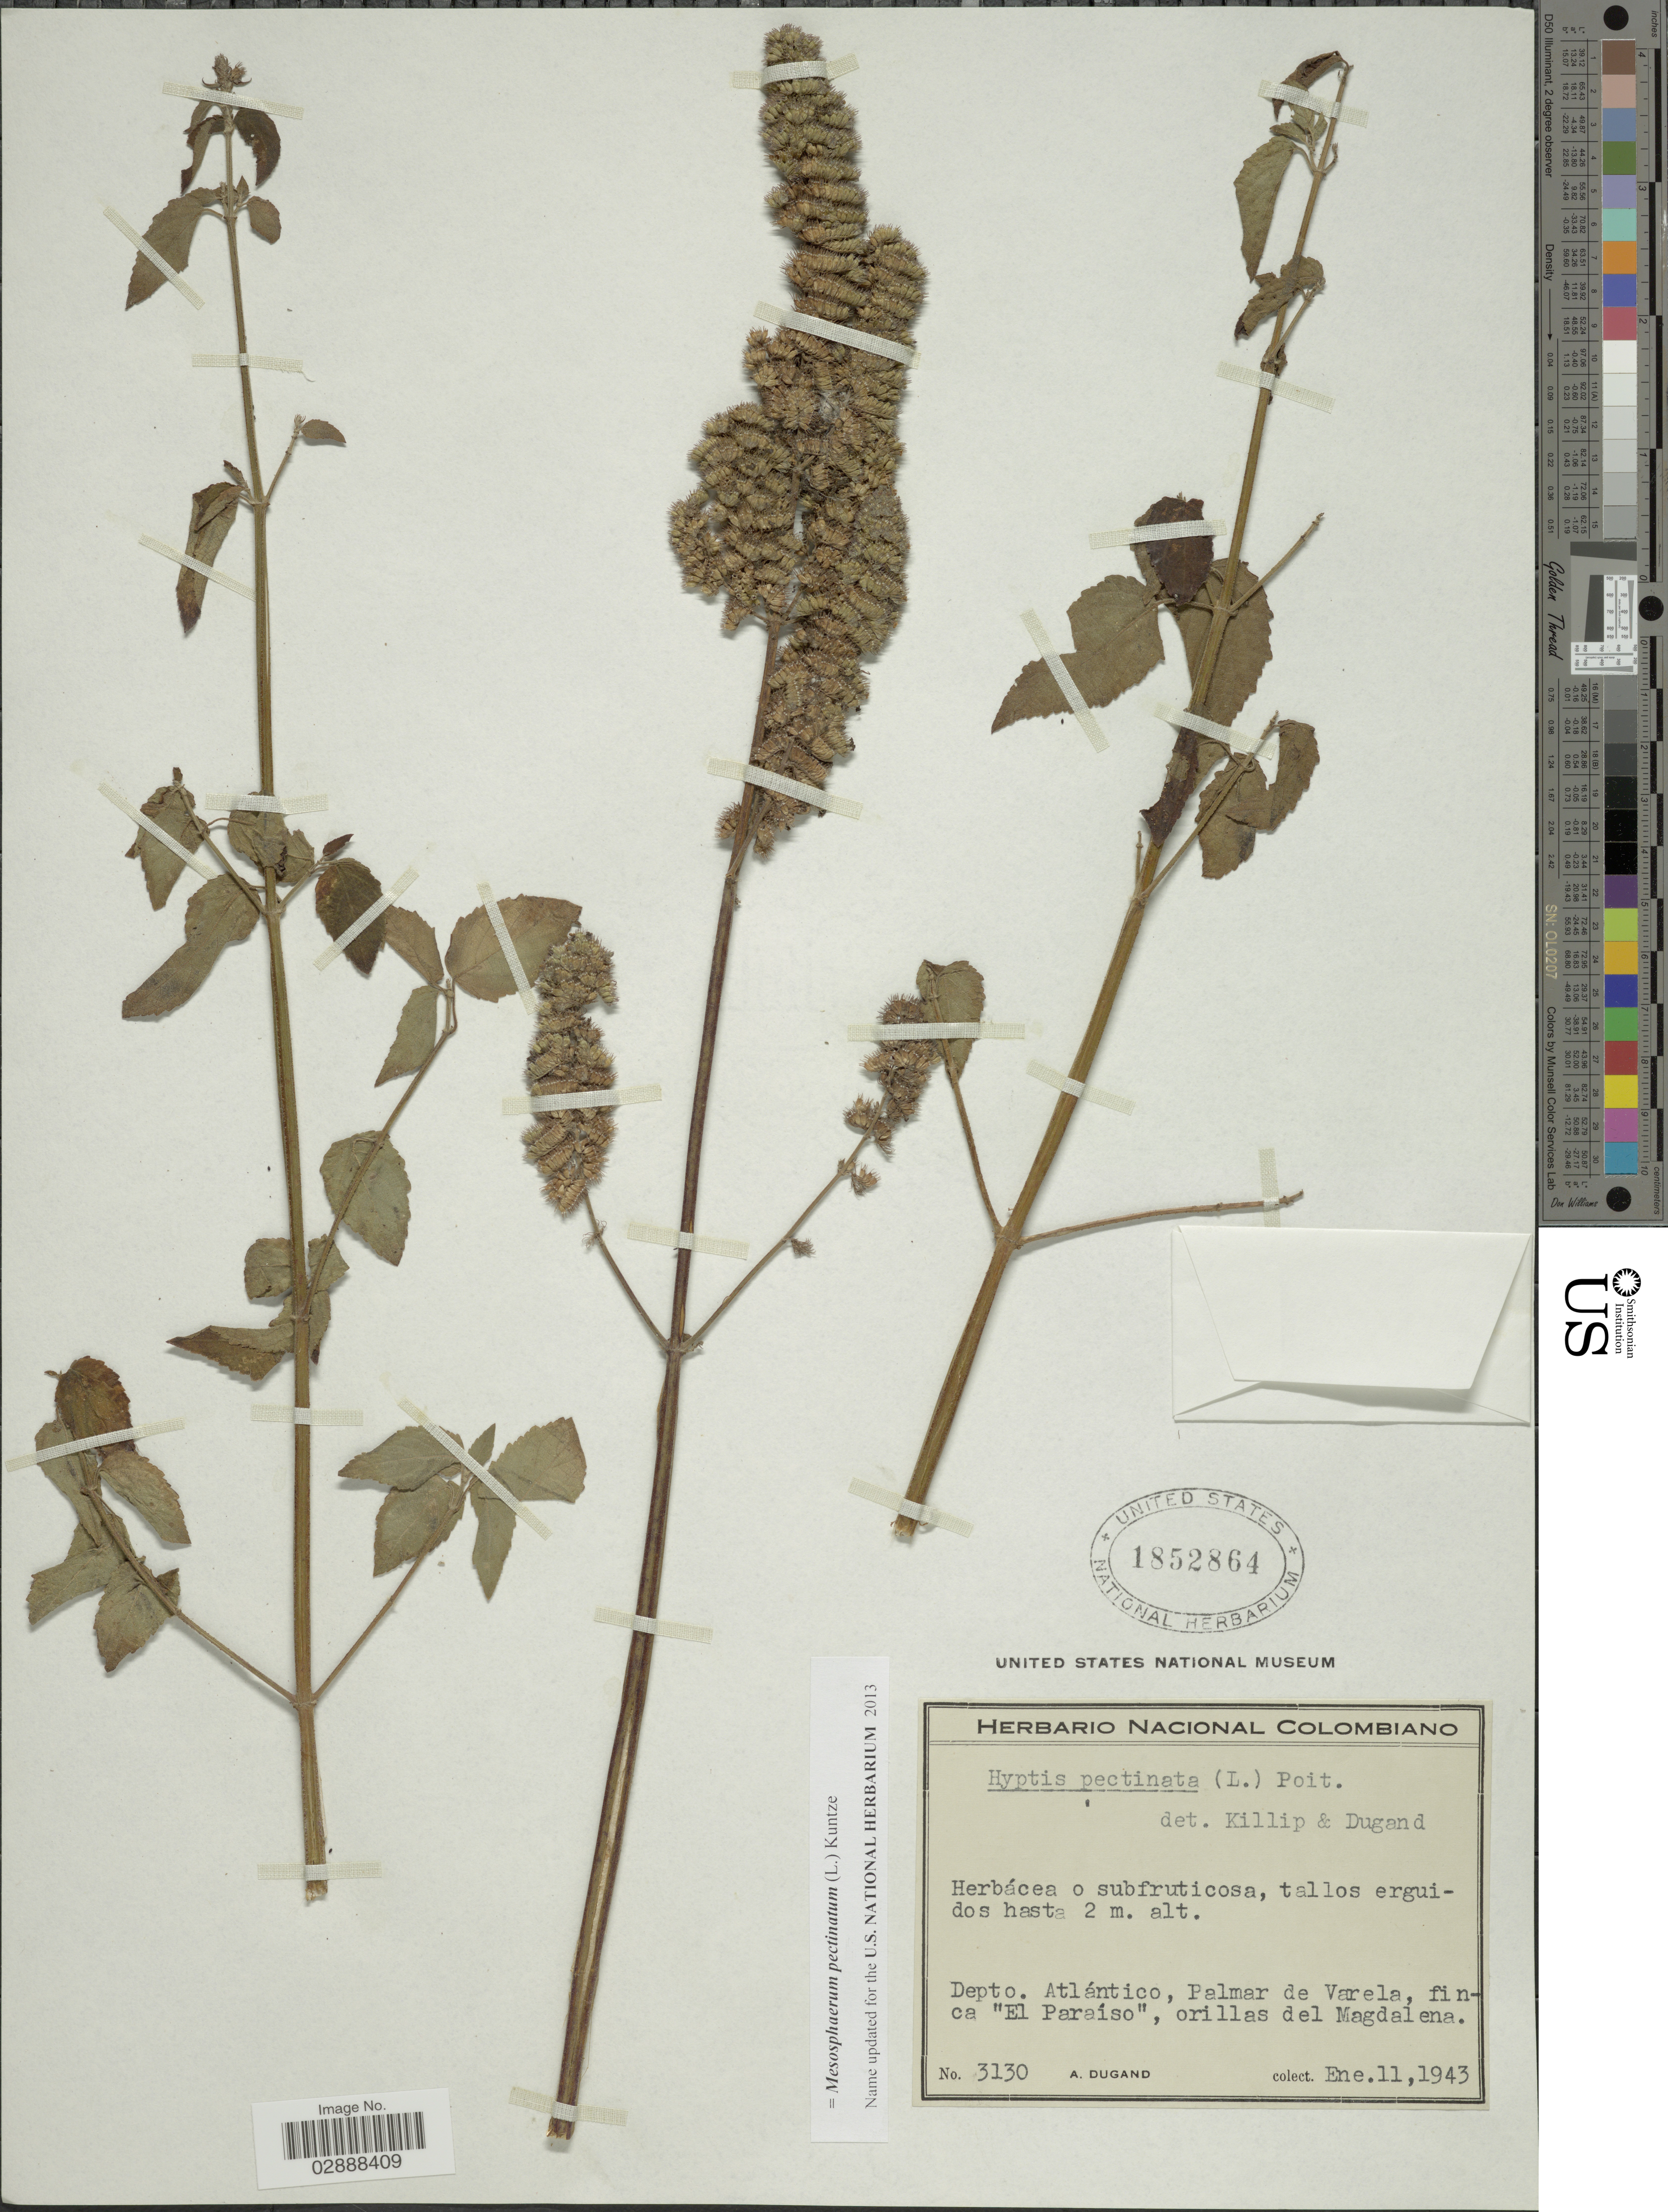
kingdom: Plantae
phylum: Tracheophyta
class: Magnoliopsida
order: Lamiales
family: Lamiaceae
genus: Mesosphaerum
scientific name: Mesosphaerum pectinatum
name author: (L.) Kuntze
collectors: A. Dugand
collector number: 3130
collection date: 1943-01-11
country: Colombia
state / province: Atlántico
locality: Depto. Atlántico, Palmar de Varela, finca "El Paraíso", orillas del Magdalena.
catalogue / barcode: US 1852864